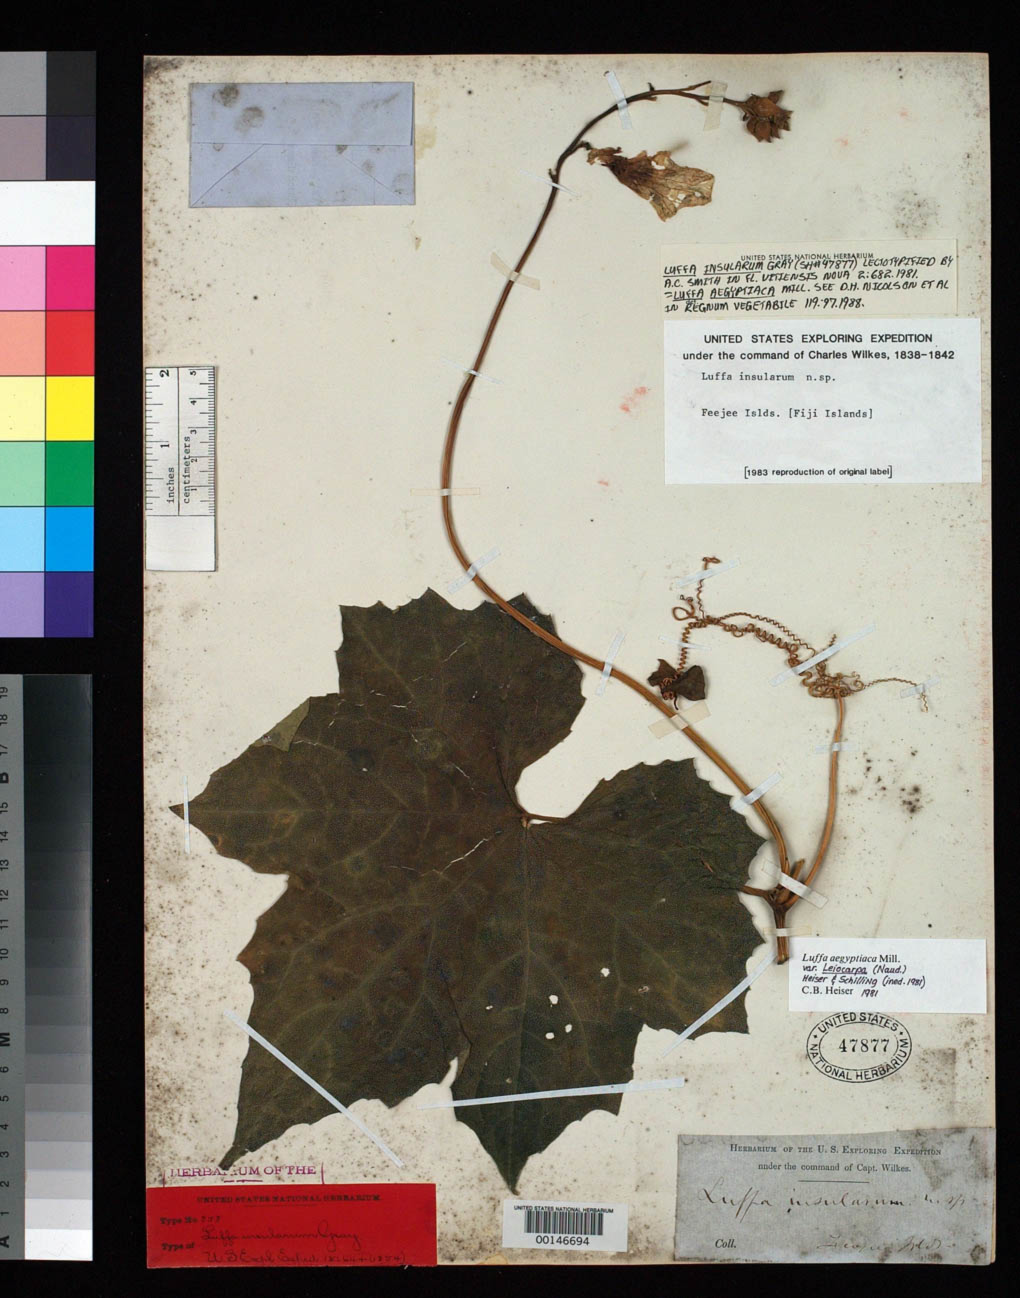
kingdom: Plantae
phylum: Tracheophyta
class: Magnoliopsida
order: Cucurbitales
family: Cucurbitaceae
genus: Luffa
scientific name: Luffa insularum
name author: A. Gray in Wilkes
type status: Lectotype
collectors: Wilkes Explor. Exped.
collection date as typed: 1840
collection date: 1840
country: Fiji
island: Macuata-i-Wai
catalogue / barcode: US 47877